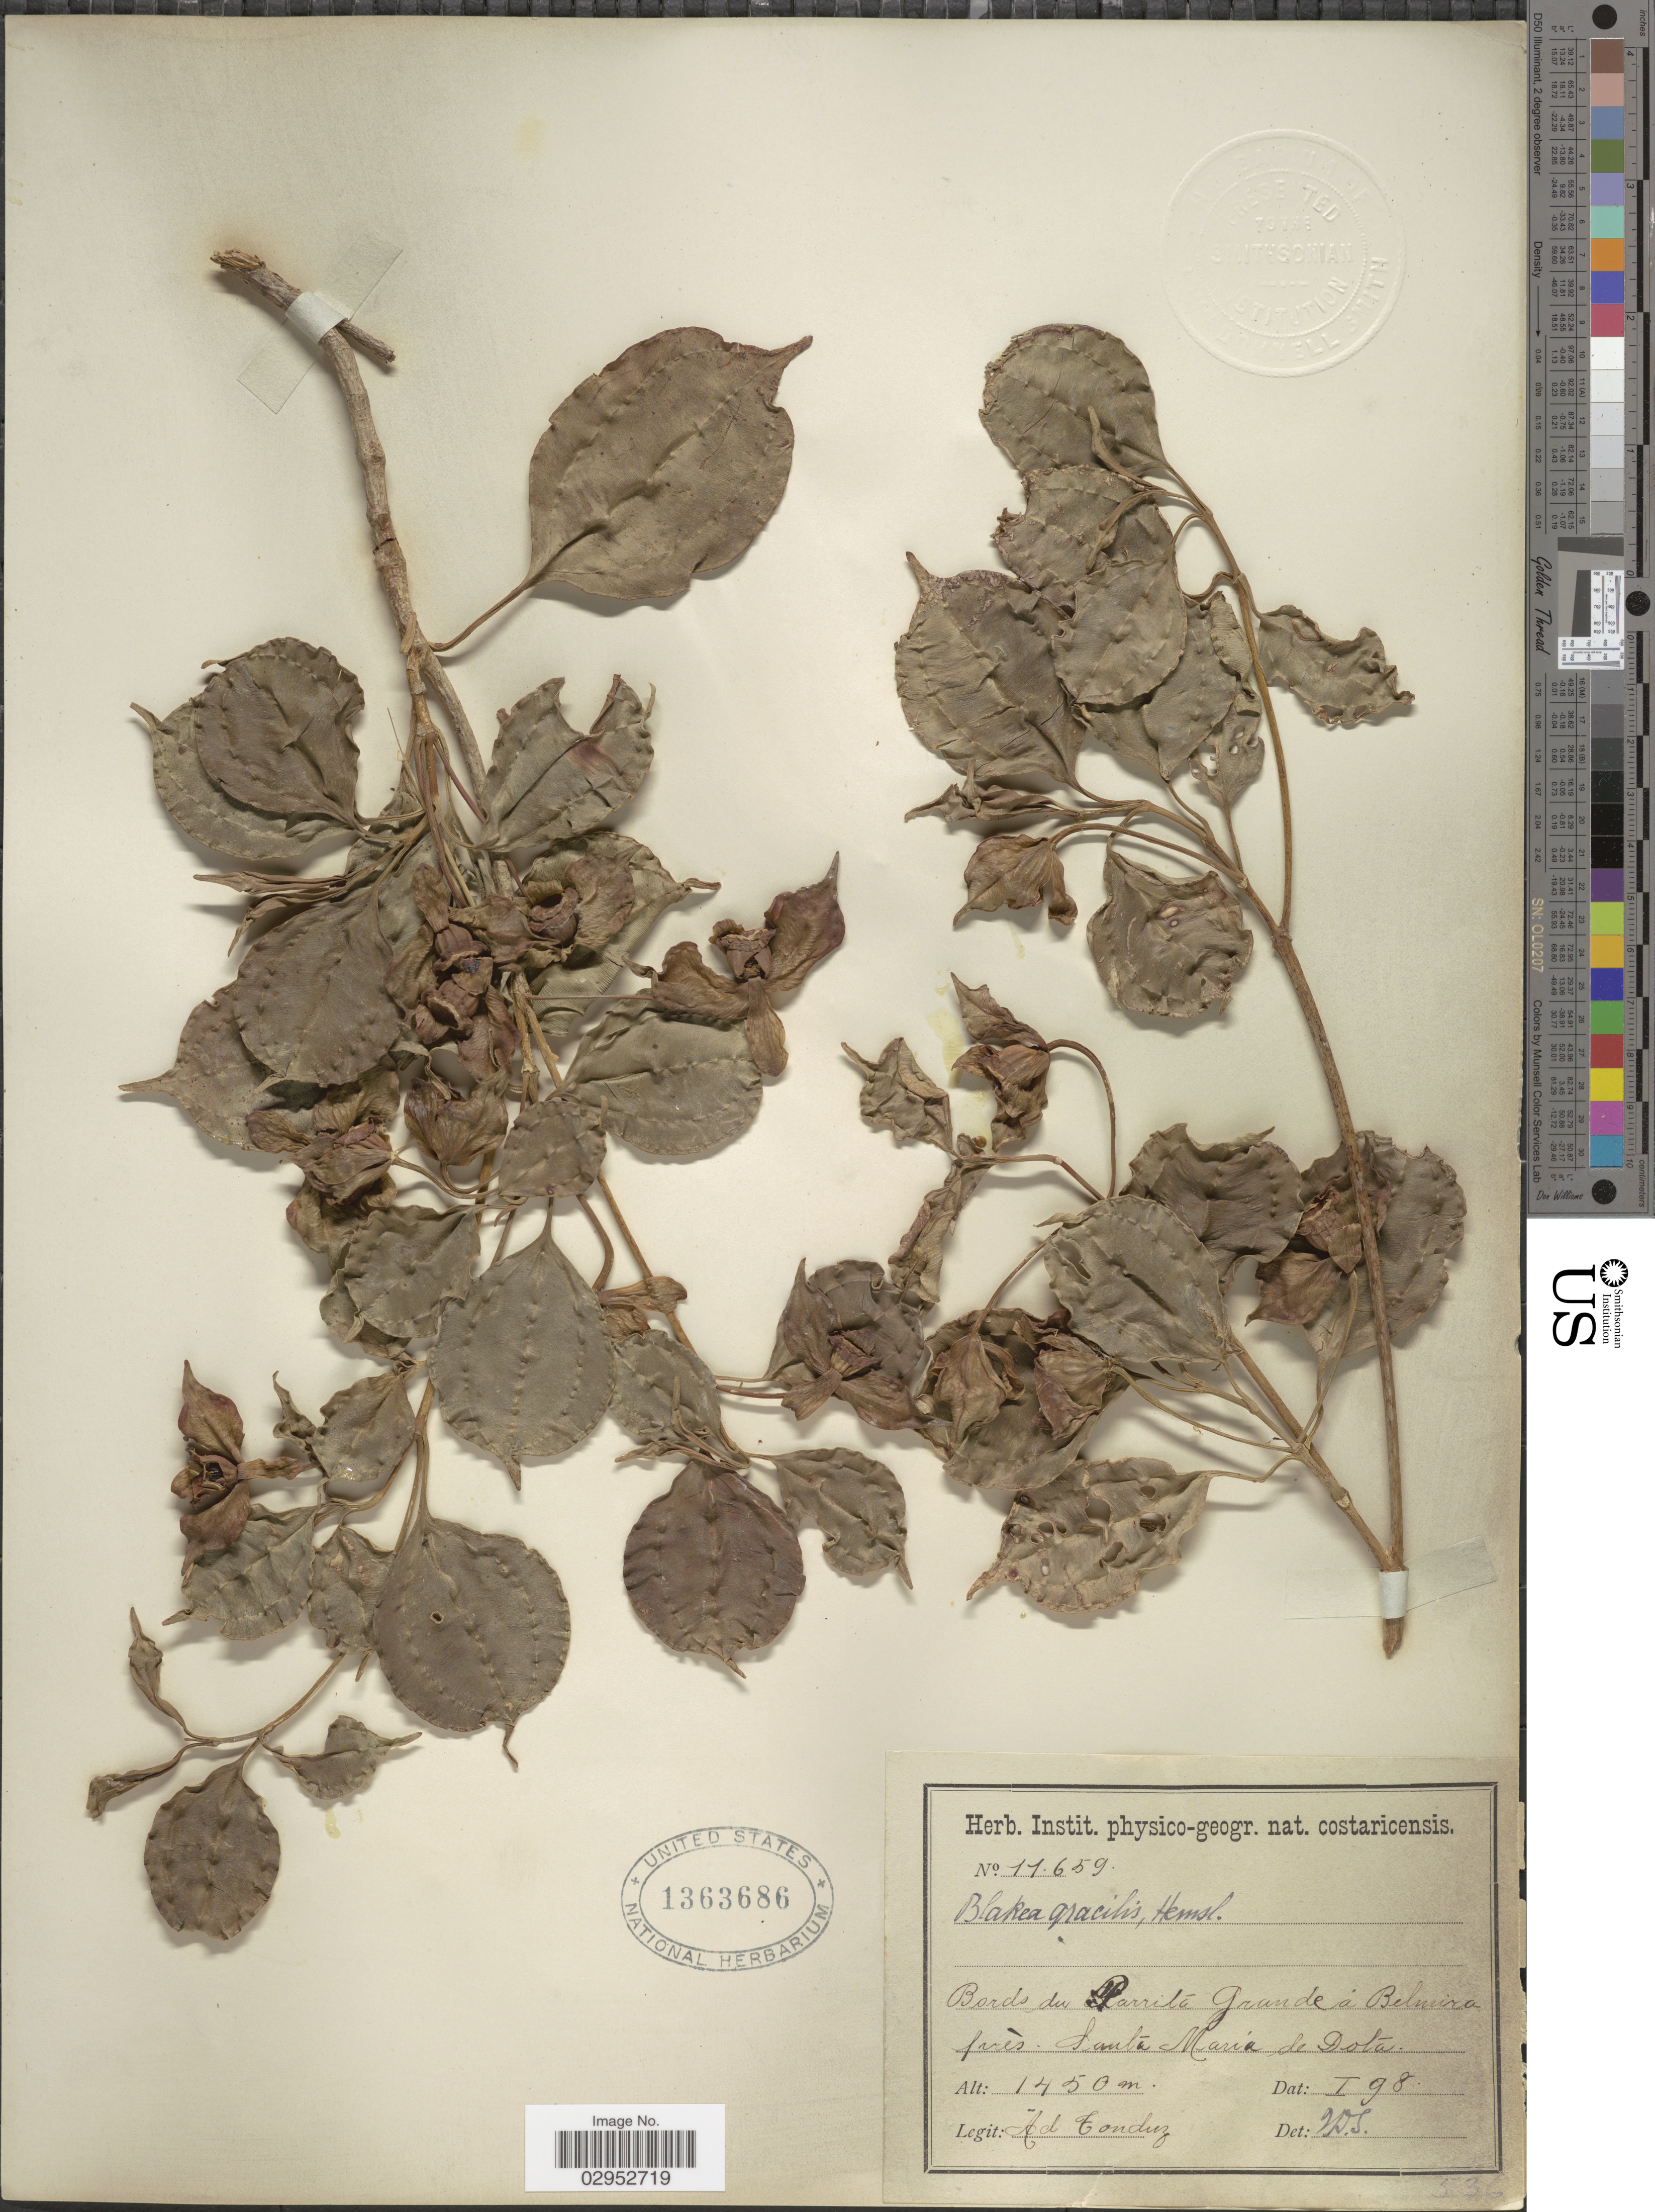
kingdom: Plantae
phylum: Tracheophyta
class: Magnoliopsida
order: Myrtales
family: Melastomataceae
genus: Blakea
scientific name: Blakea gracilis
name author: Hemsl.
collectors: A. Tonduz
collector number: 11659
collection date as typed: Transcribed d/m/y: /1/98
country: Costa Rica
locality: Bords du Parrita Grande Belmira près Santa Maria de Dota.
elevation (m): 1450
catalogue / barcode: US 1363686